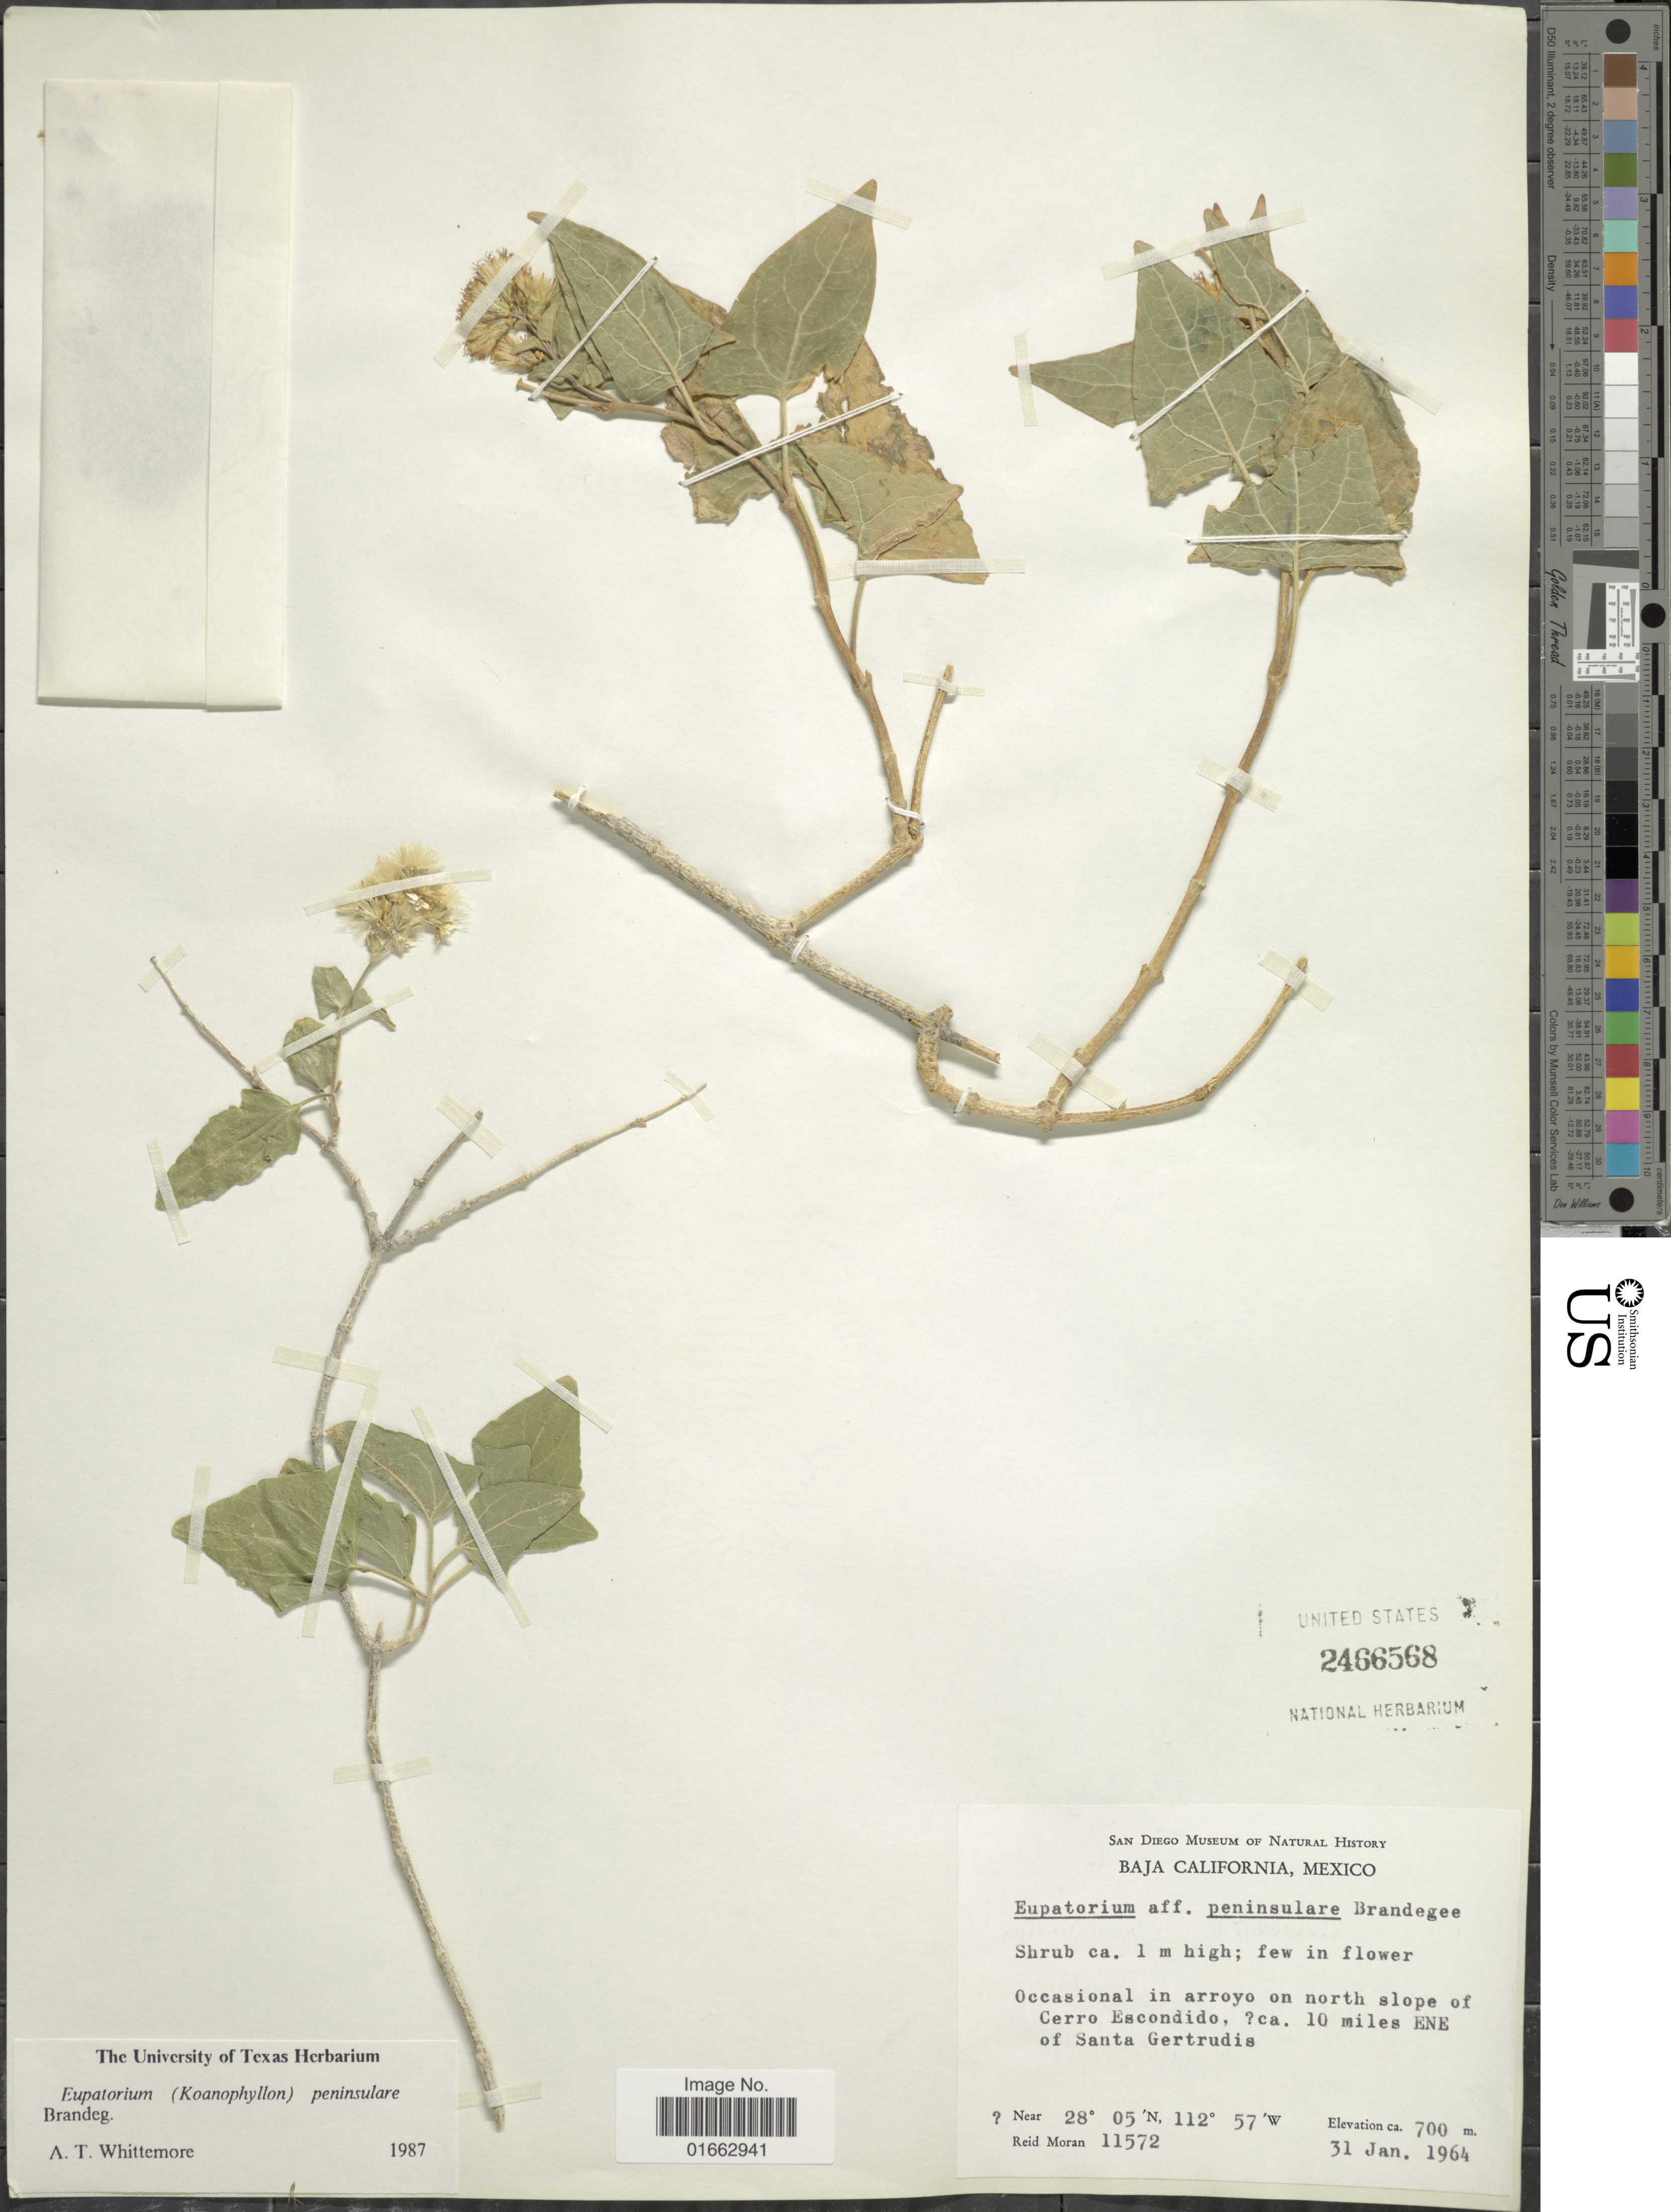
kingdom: Plantae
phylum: Tracheophyta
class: Magnoliopsida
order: Asterales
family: Asteraceae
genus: Critonia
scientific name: Critonia peninsularis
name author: (Brandegee) R.M. King & H. Rob.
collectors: R. V. Moran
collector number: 11572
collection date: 1964-01-31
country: Mexico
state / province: Baja California Norte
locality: Occasional in arroyo on north slope of Cerro Escondido, ca. 10 miles ENE of Santa Gertrudis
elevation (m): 700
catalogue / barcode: US 2466568